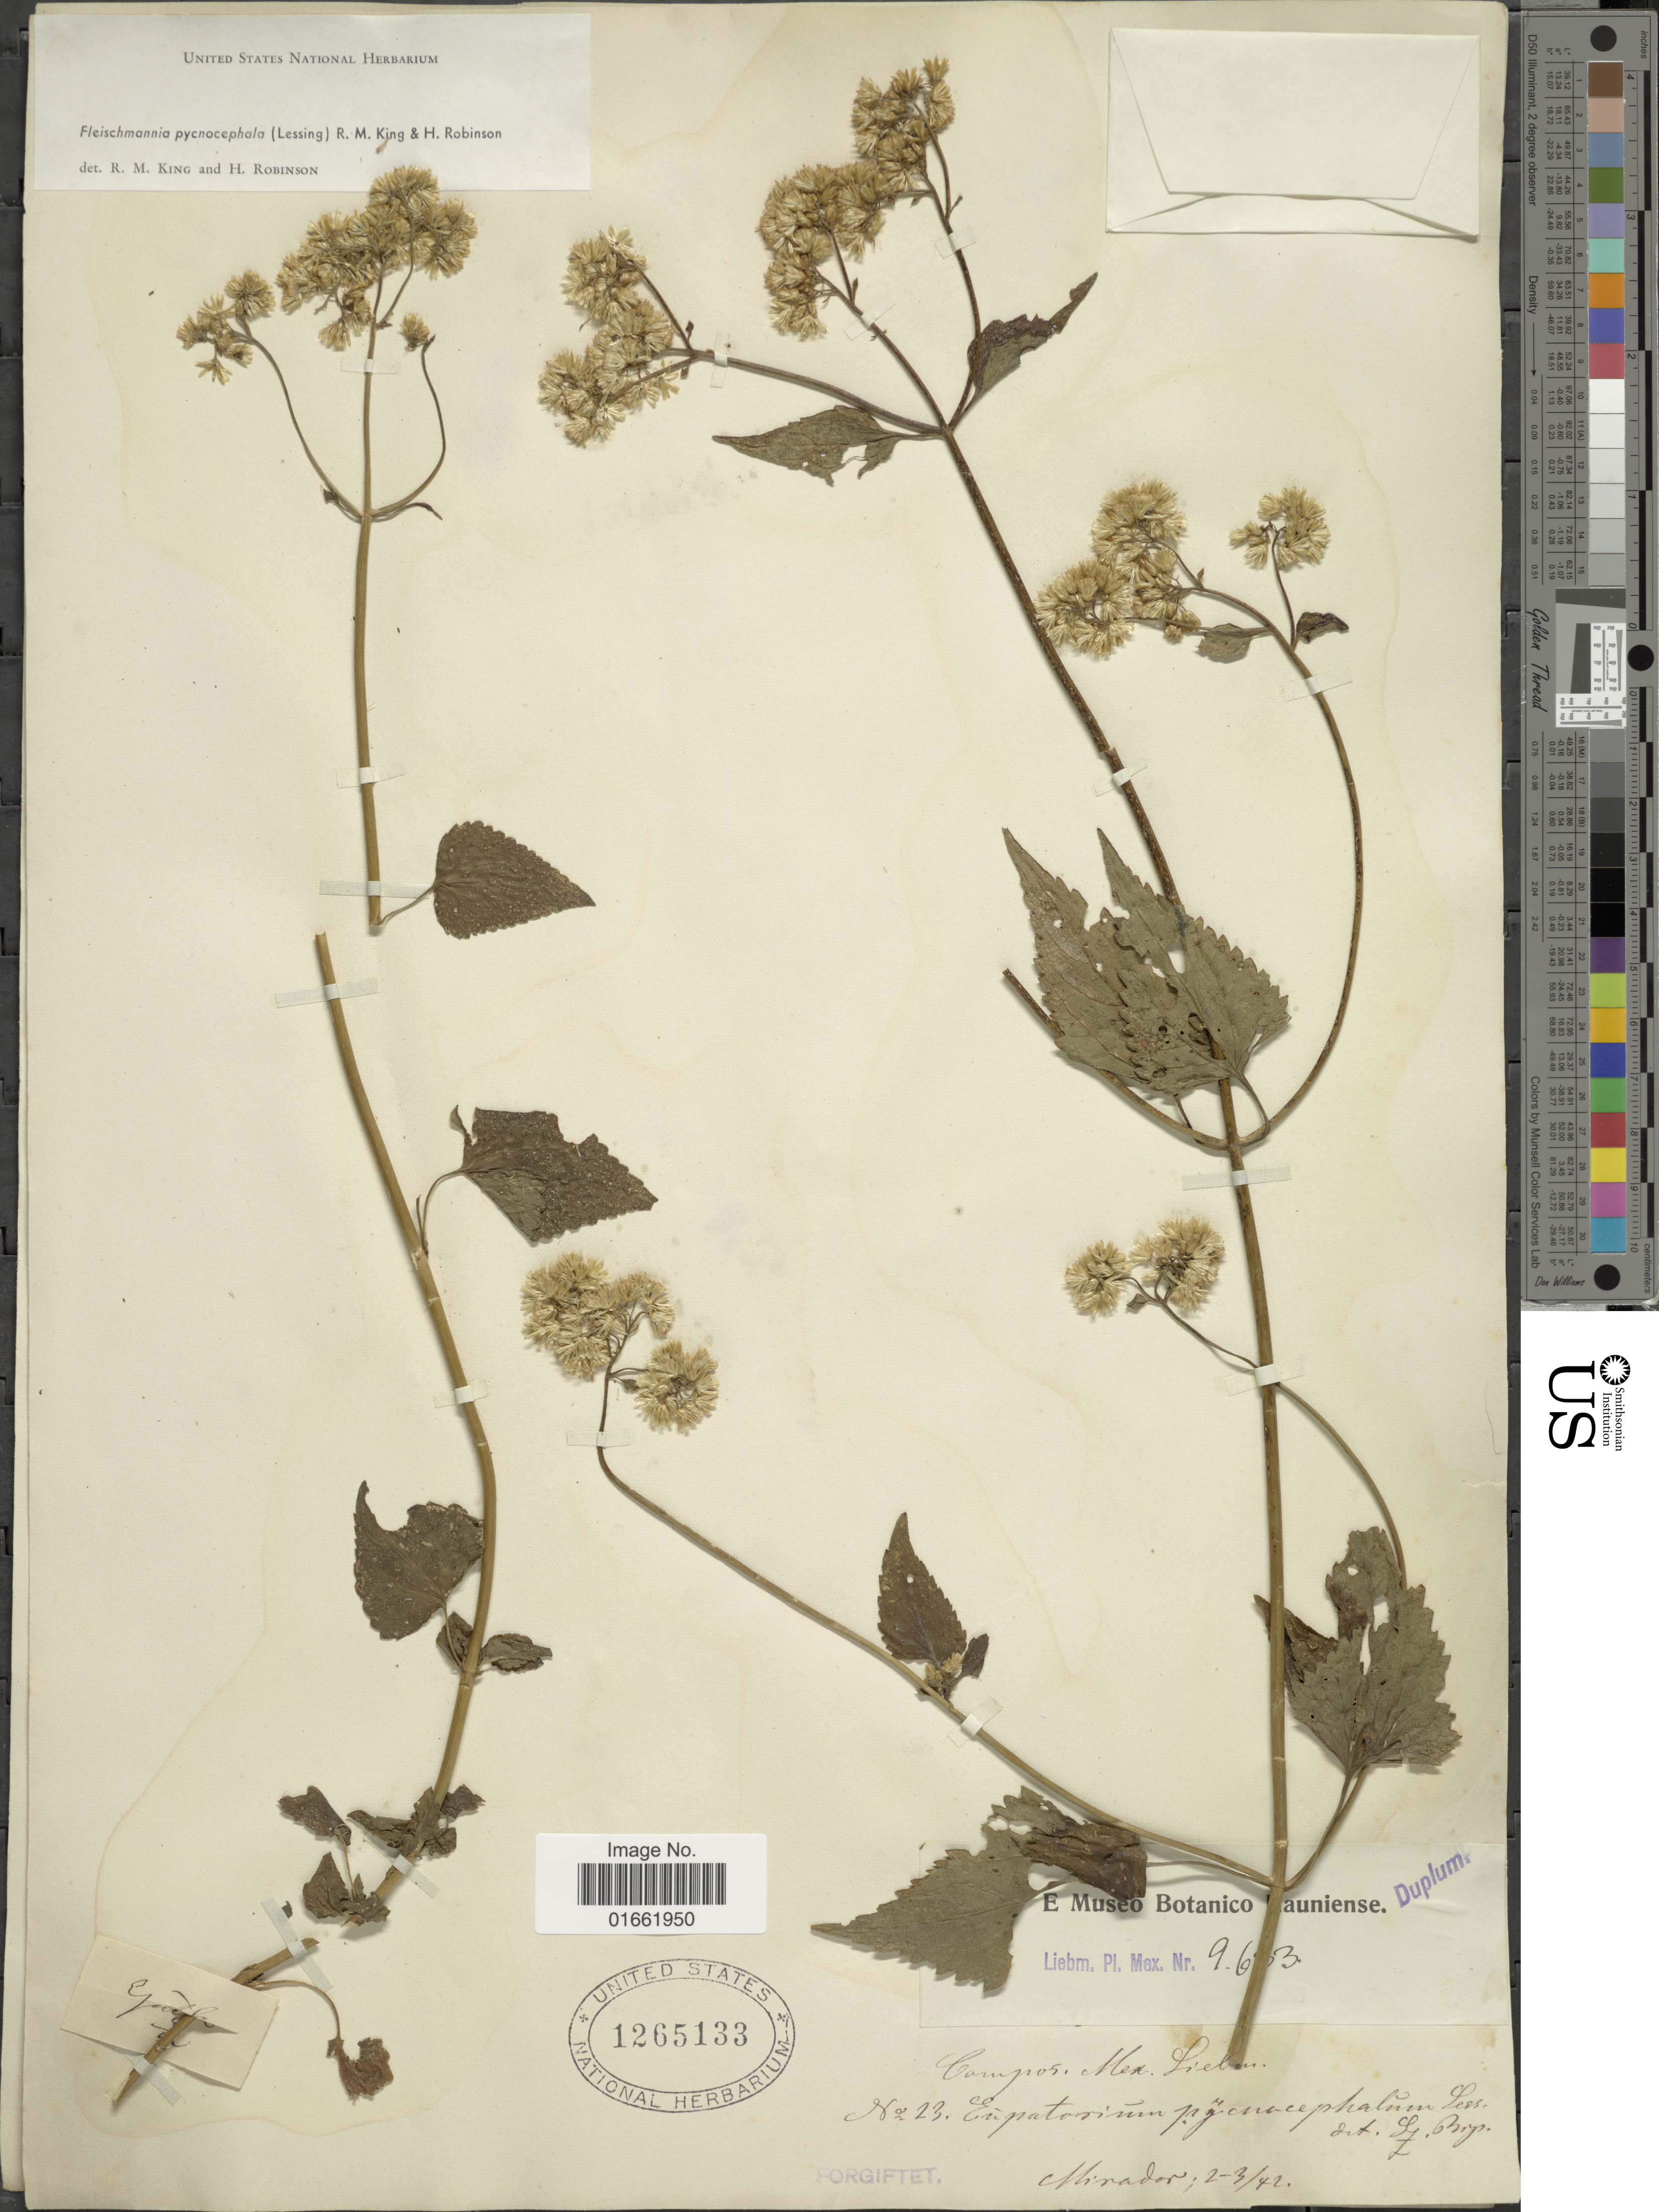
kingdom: Plantae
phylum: Tracheophyta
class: Magnoliopsida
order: Asterales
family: Asteraceae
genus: Fleischmannia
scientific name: Fleischmannia pycnocephala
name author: (Less.) R.M. King & H. Rob.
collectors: Mirador, --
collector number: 23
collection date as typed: Transcribed d/m/y: /2/42 to /3/42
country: Mexico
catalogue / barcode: US 1265133